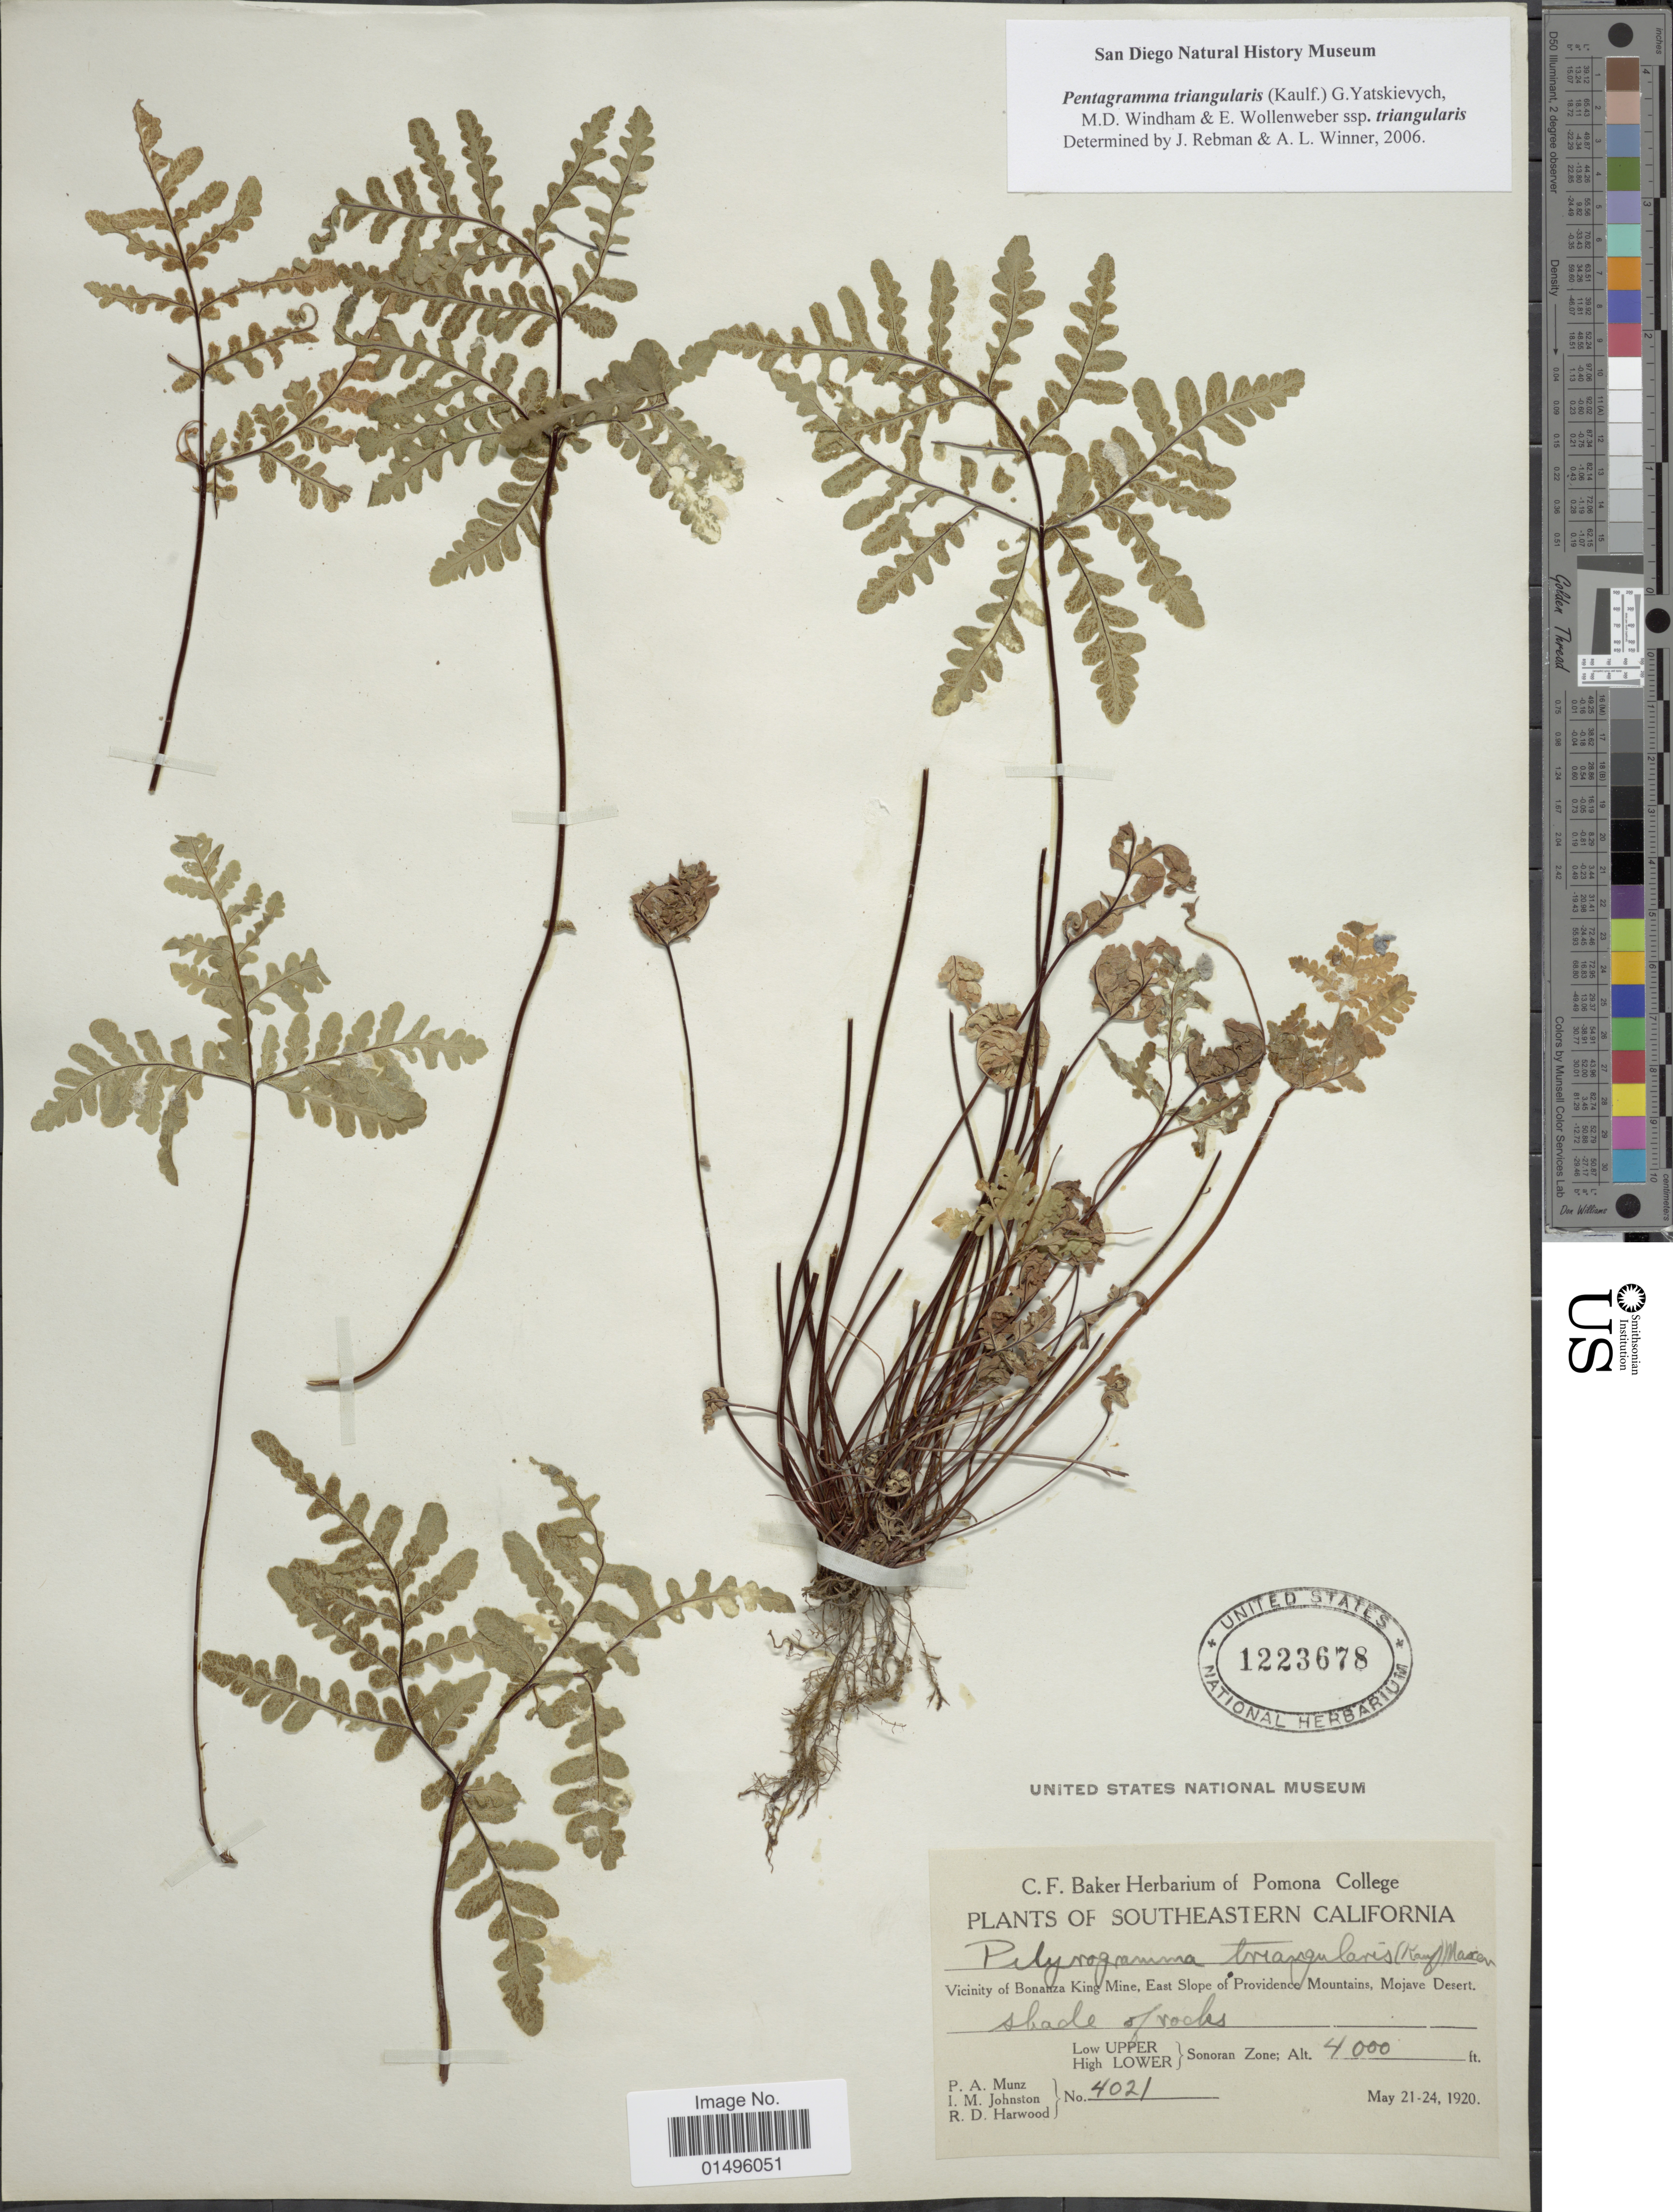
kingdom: Plantae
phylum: Tracheophyta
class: Polypodiopsida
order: Polypodiales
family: Pteridaceae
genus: Pentagramma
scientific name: Pentagramma triangularis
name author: (Kaulf.) Yatsk. et al.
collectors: P. A. Munz, I.M. Johnston & R. Harwood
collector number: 4021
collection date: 1920-05-21/1920-05-24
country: United States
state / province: California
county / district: San Bernardino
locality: Southeastern California, vicinity of Bonanza King Mine, East Slope of Provindence Mountains, Mojave Desert.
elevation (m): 1219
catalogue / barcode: US 1223678